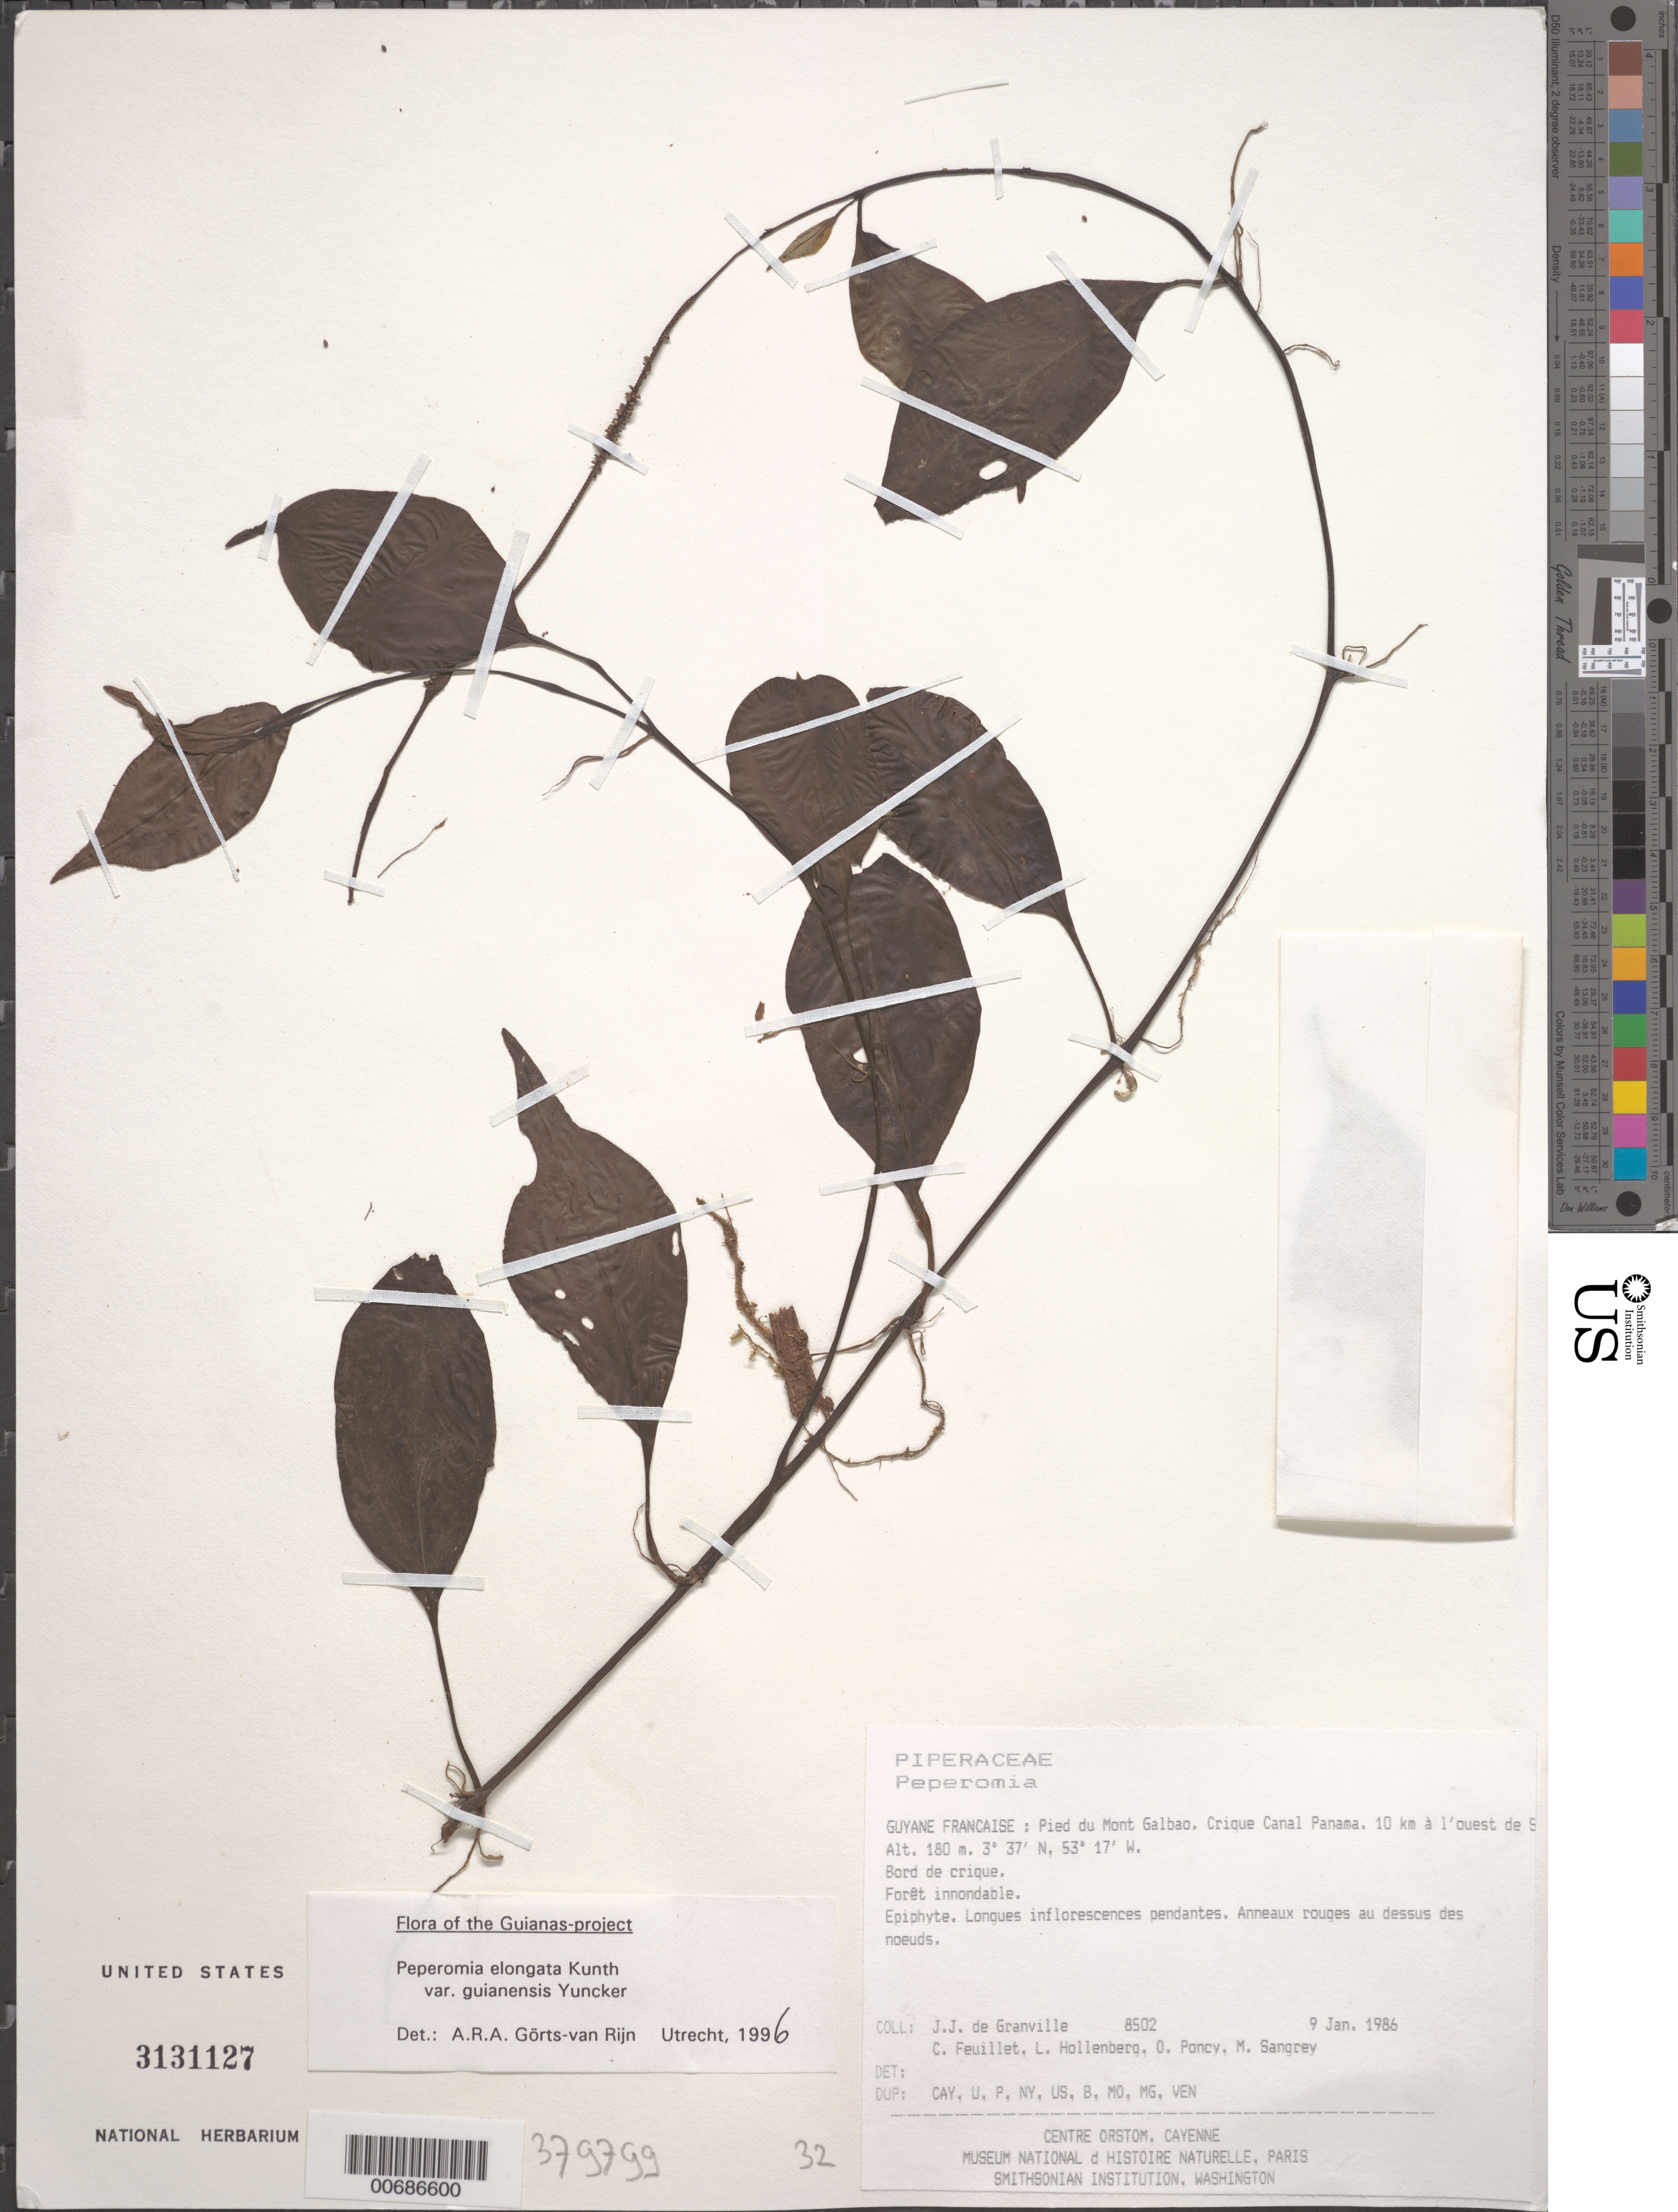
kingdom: Plantae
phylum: Tracheophyta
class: Magnoliopsida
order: Piperales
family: Piperaceae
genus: Peperomia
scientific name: Peperomia elongata var. guianensis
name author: Yunck.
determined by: Görts-van Rijn, A. R. A.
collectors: J.-J. de Granville, C. Feuillet, L. Hollenberg, O. Poncy & M. S. Sangrey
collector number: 8502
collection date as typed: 9-Jan-86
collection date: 1986-01-09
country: French Guiana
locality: Pied du Mont Galbao. Crique Canal Panama. 10 km à l'ouest de Saül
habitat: Forêt innondable, bord de crique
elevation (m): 180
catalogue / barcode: US 3131127